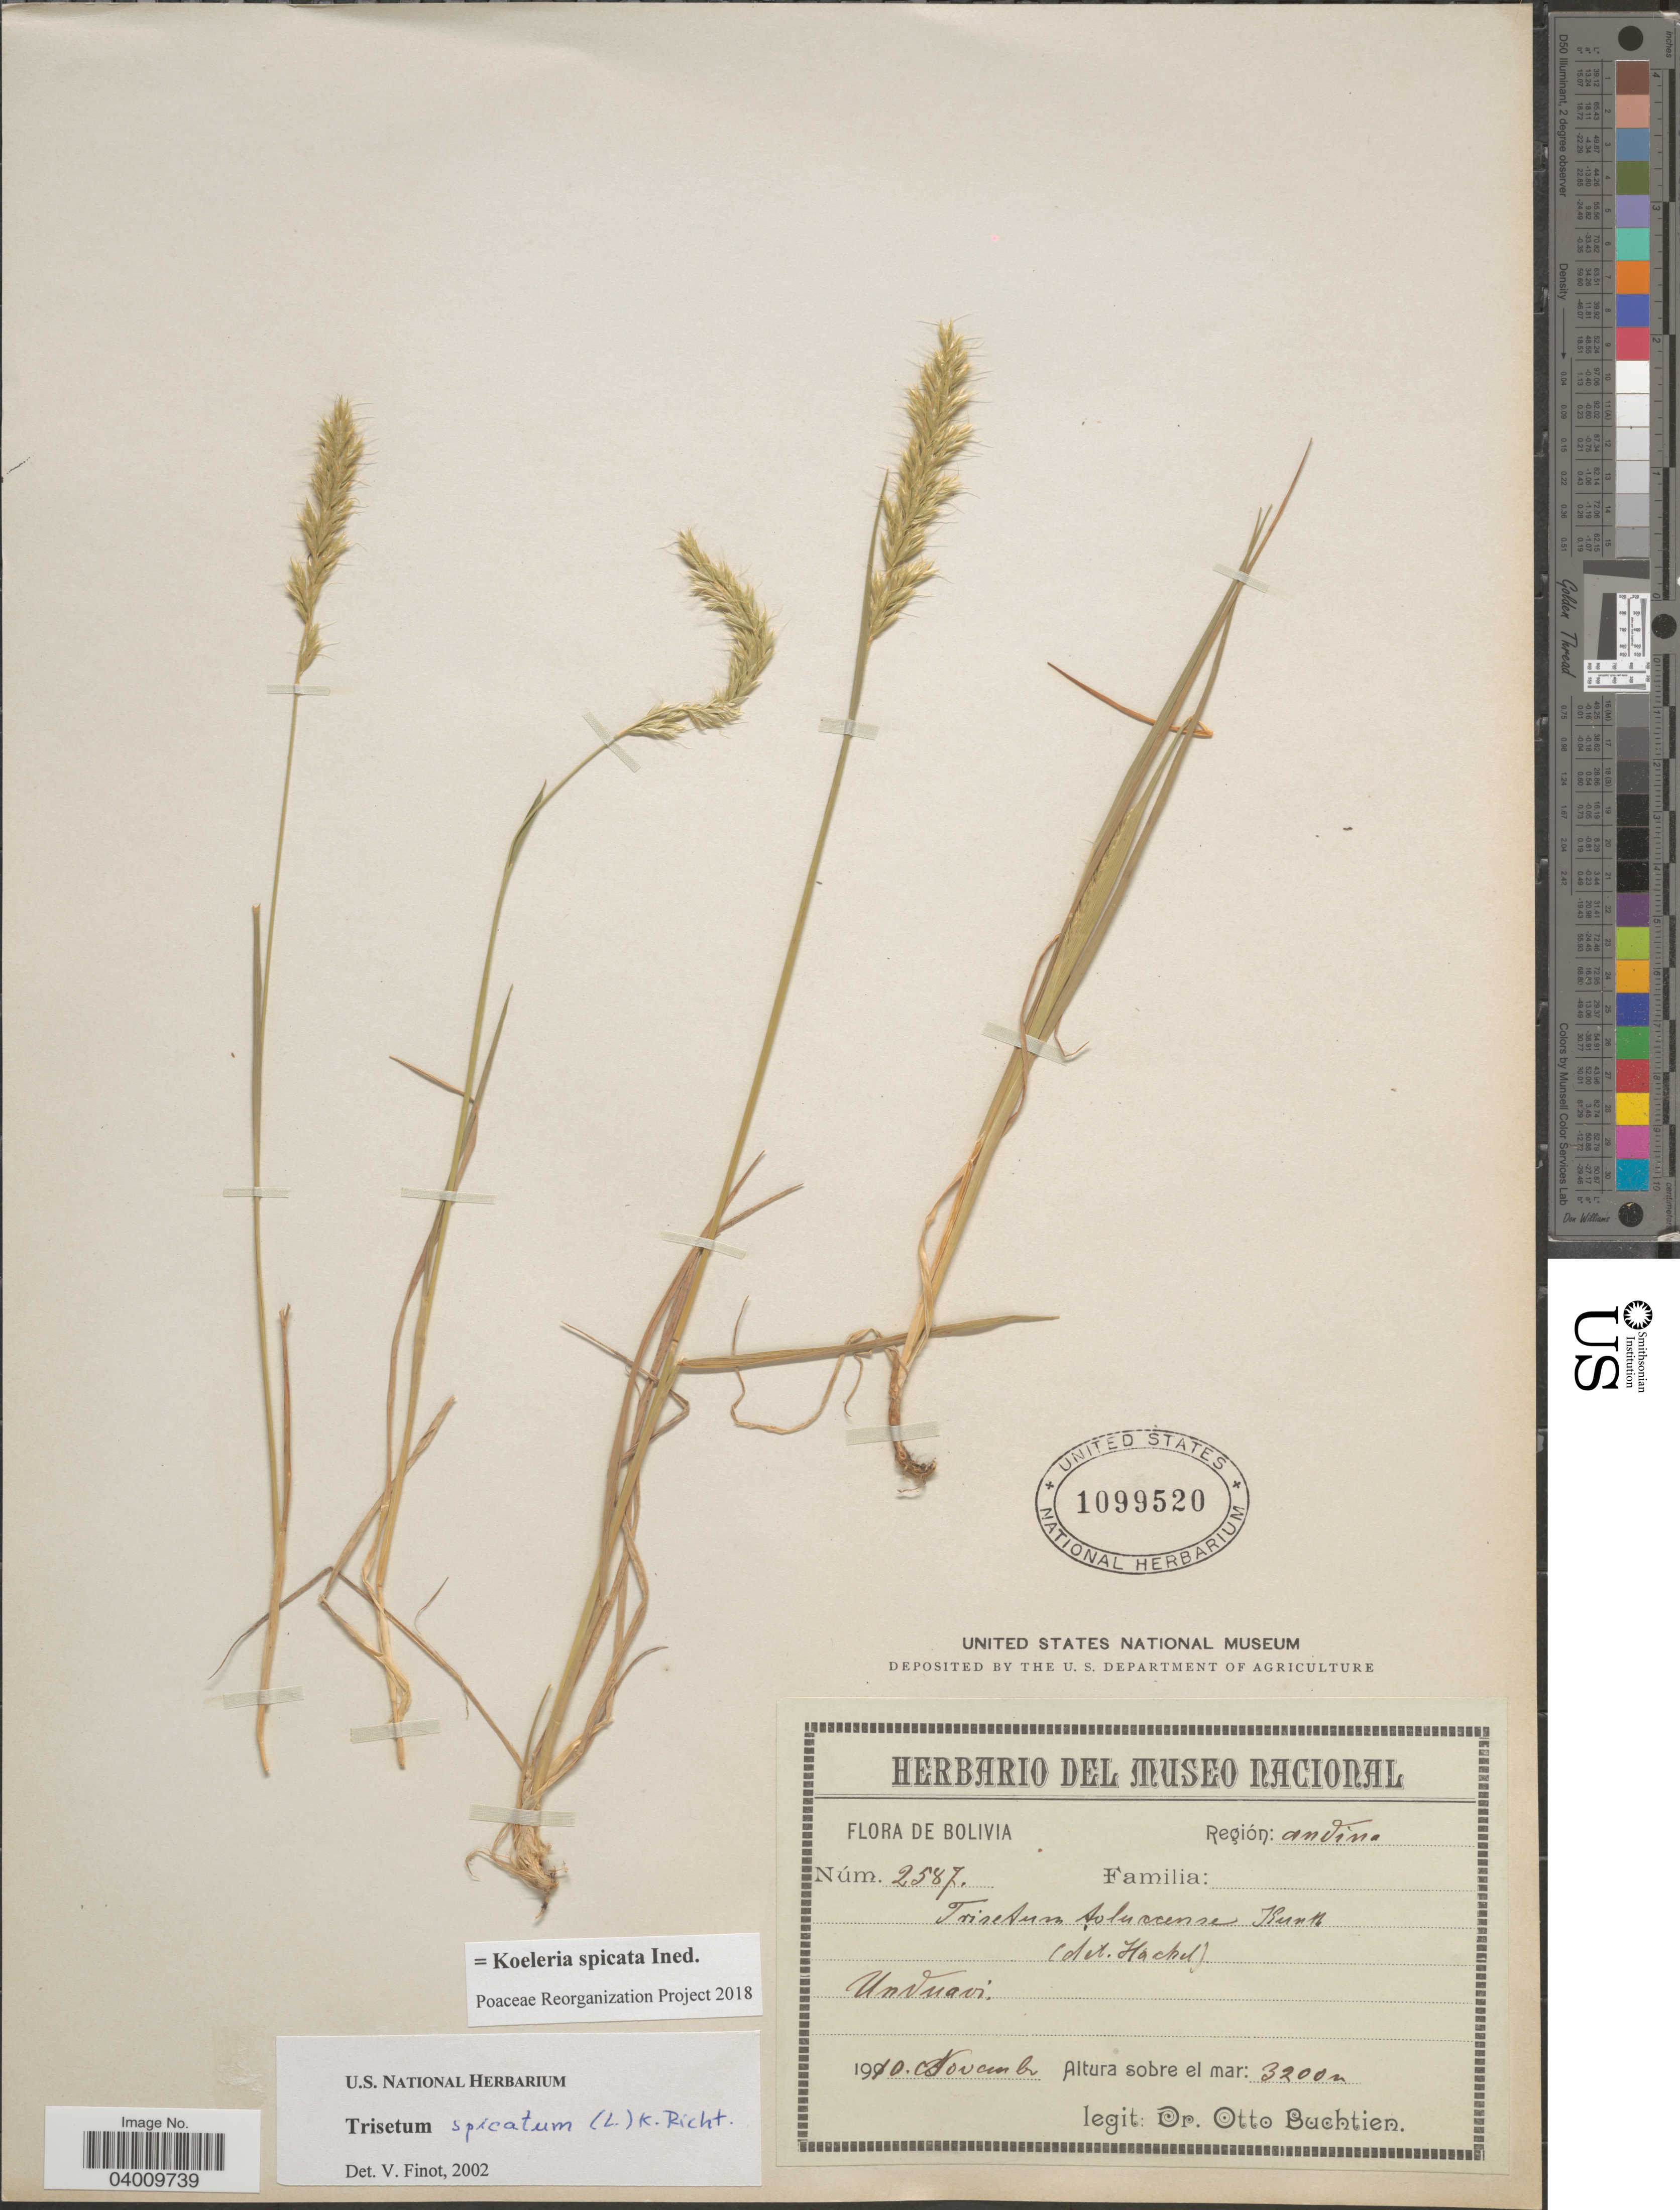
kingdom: Plantae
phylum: Tracheophyta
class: Liliopsida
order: Poales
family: Poaceae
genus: Koeleria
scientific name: Koeleria spicata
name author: (L.) Barberá et al.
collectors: O. Buchtien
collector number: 2587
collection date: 1910-11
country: Bolivia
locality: Región: andina. Unduavi.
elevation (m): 3200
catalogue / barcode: US 1099520